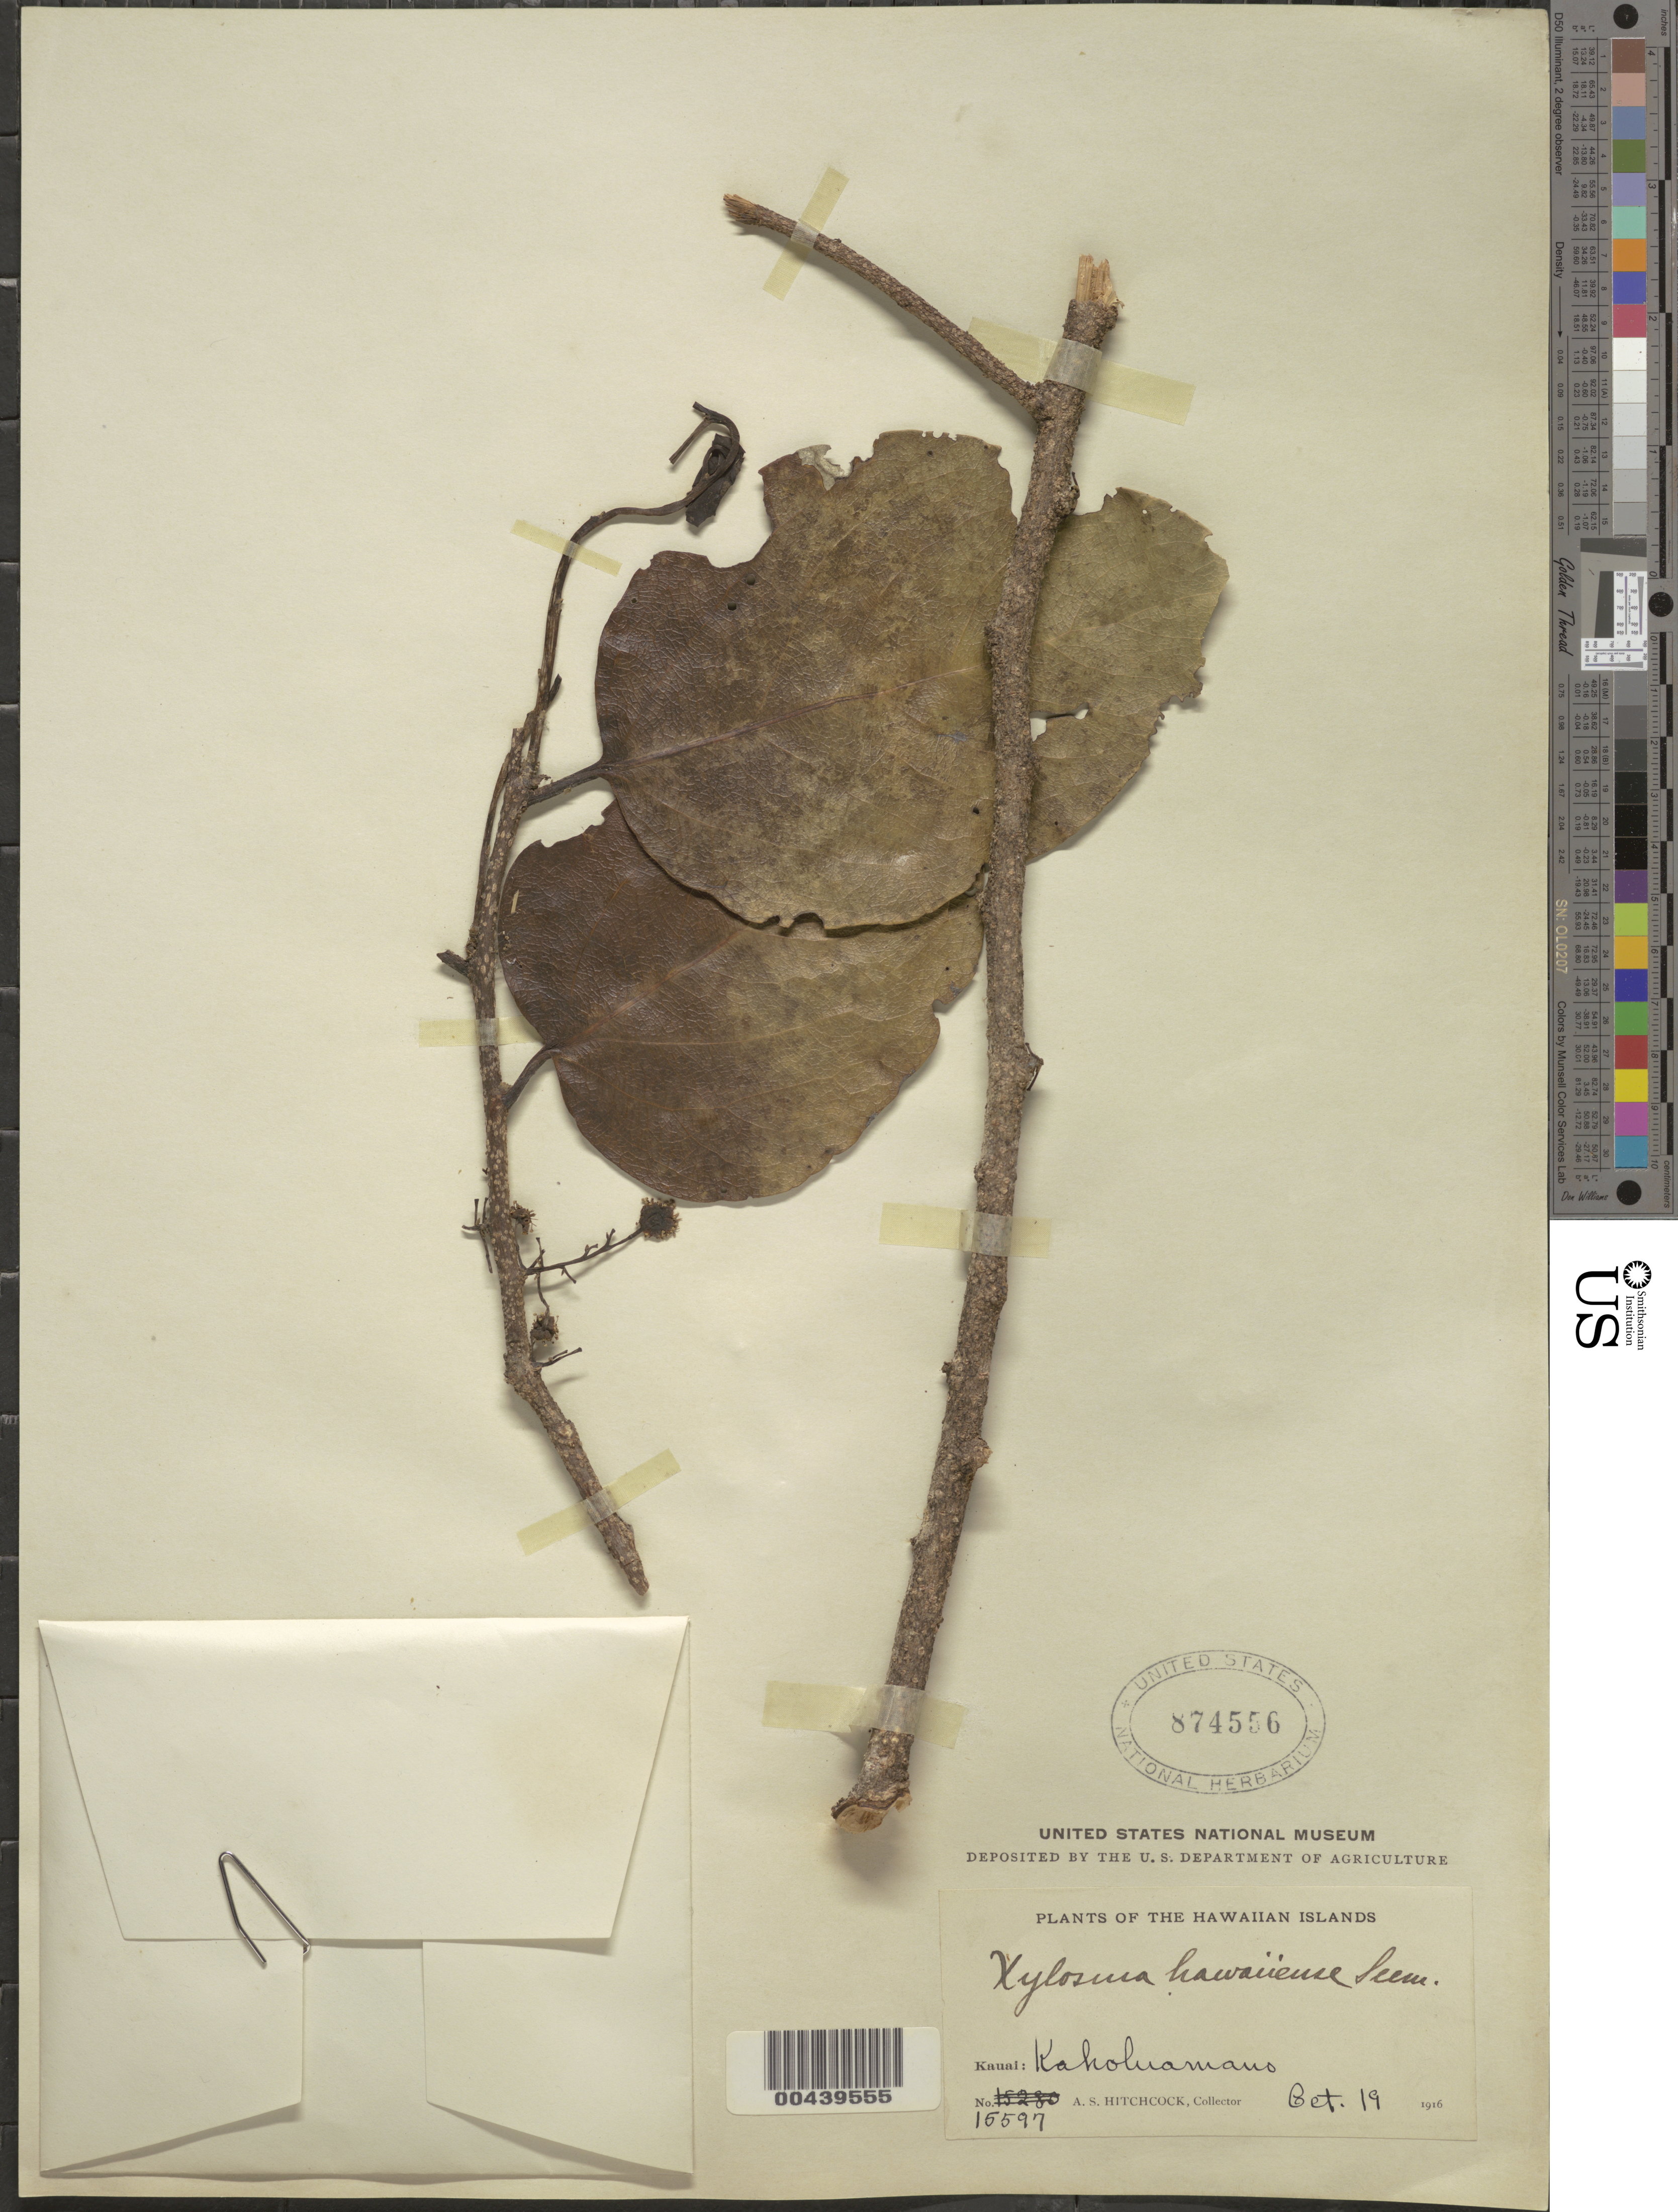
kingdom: Plantae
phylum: Tracheophyta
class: Magnoliopsida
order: Malpighiales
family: Salicaceae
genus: Xylosma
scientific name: Xylosma hawaiensis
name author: Seem.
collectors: A. S. Hitchcock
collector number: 15597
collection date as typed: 19 Oct 1916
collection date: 1916-10-19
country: United States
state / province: Hawaii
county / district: Kauai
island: Kaua'i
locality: Kaholuamano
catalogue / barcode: US 874556